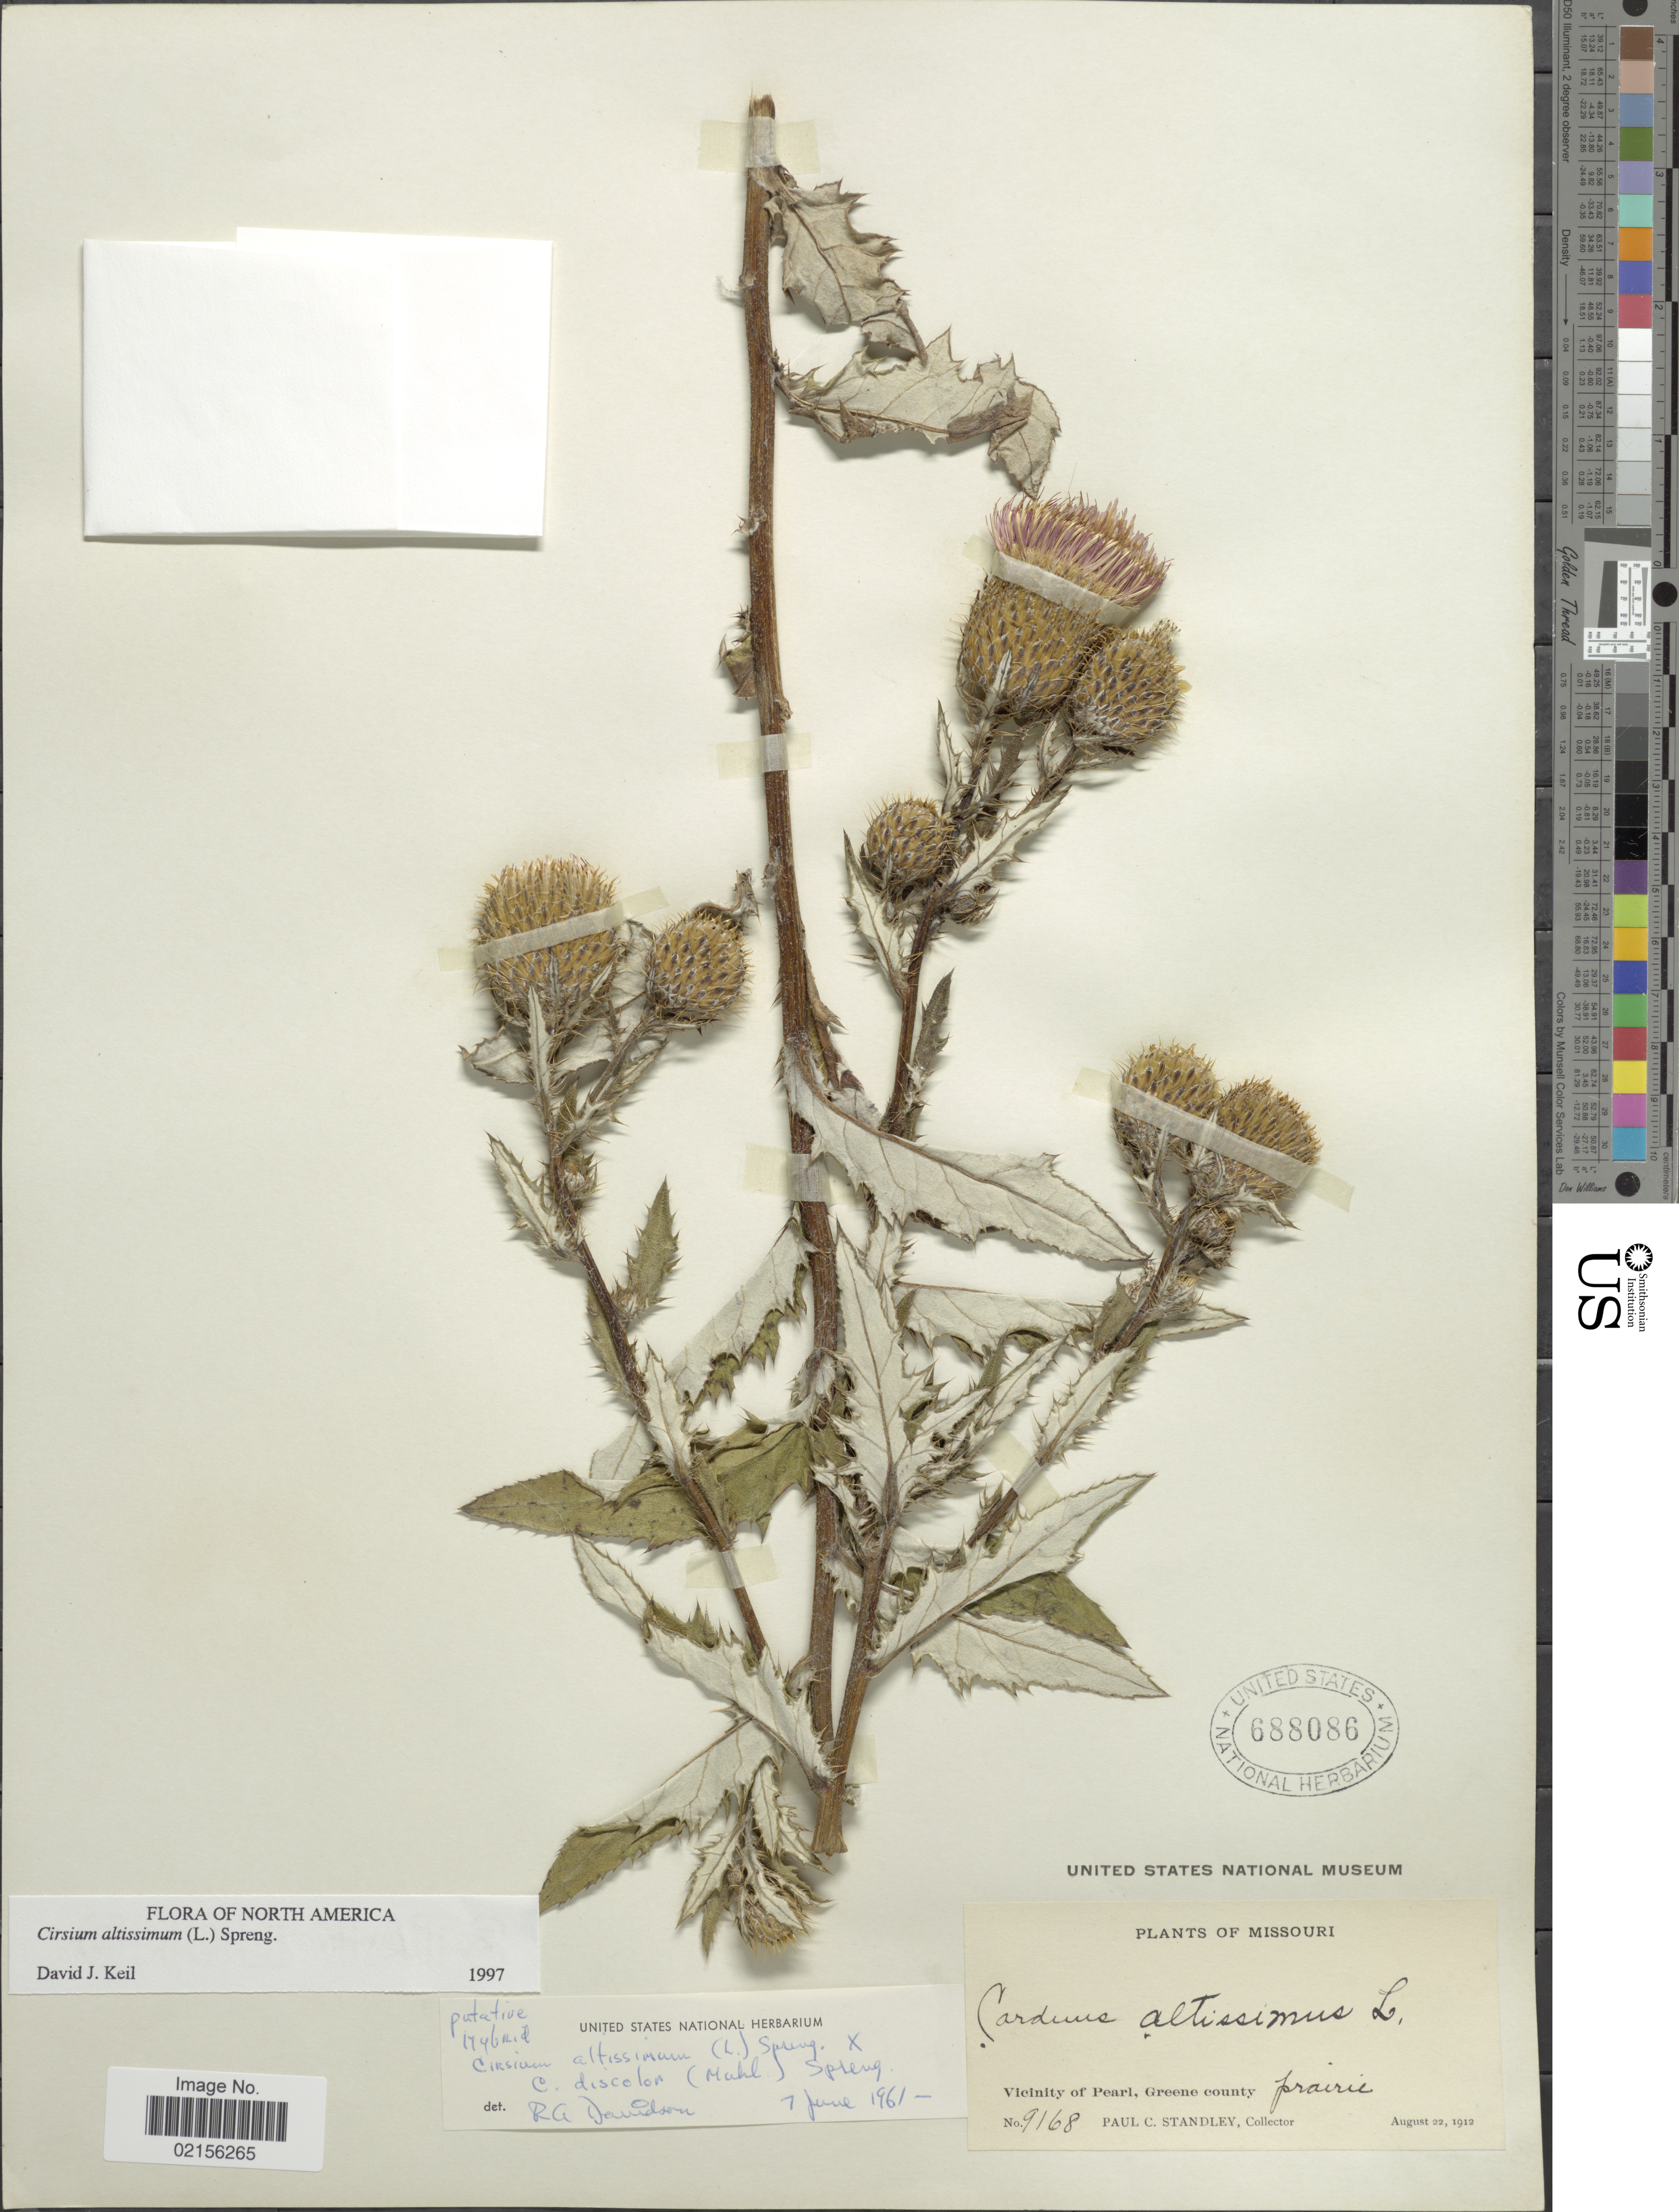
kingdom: Plantae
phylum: Tracheophyta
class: Magnoliopsida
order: Asterales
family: Asteraceae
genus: Cirsium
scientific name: Cirsium altissimum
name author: (L.) Spreng.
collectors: P. C. Standley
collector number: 9168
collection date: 1912-08-22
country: United States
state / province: Missouri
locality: Vicinity of Peark, Greene county prairie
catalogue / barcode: US 688086